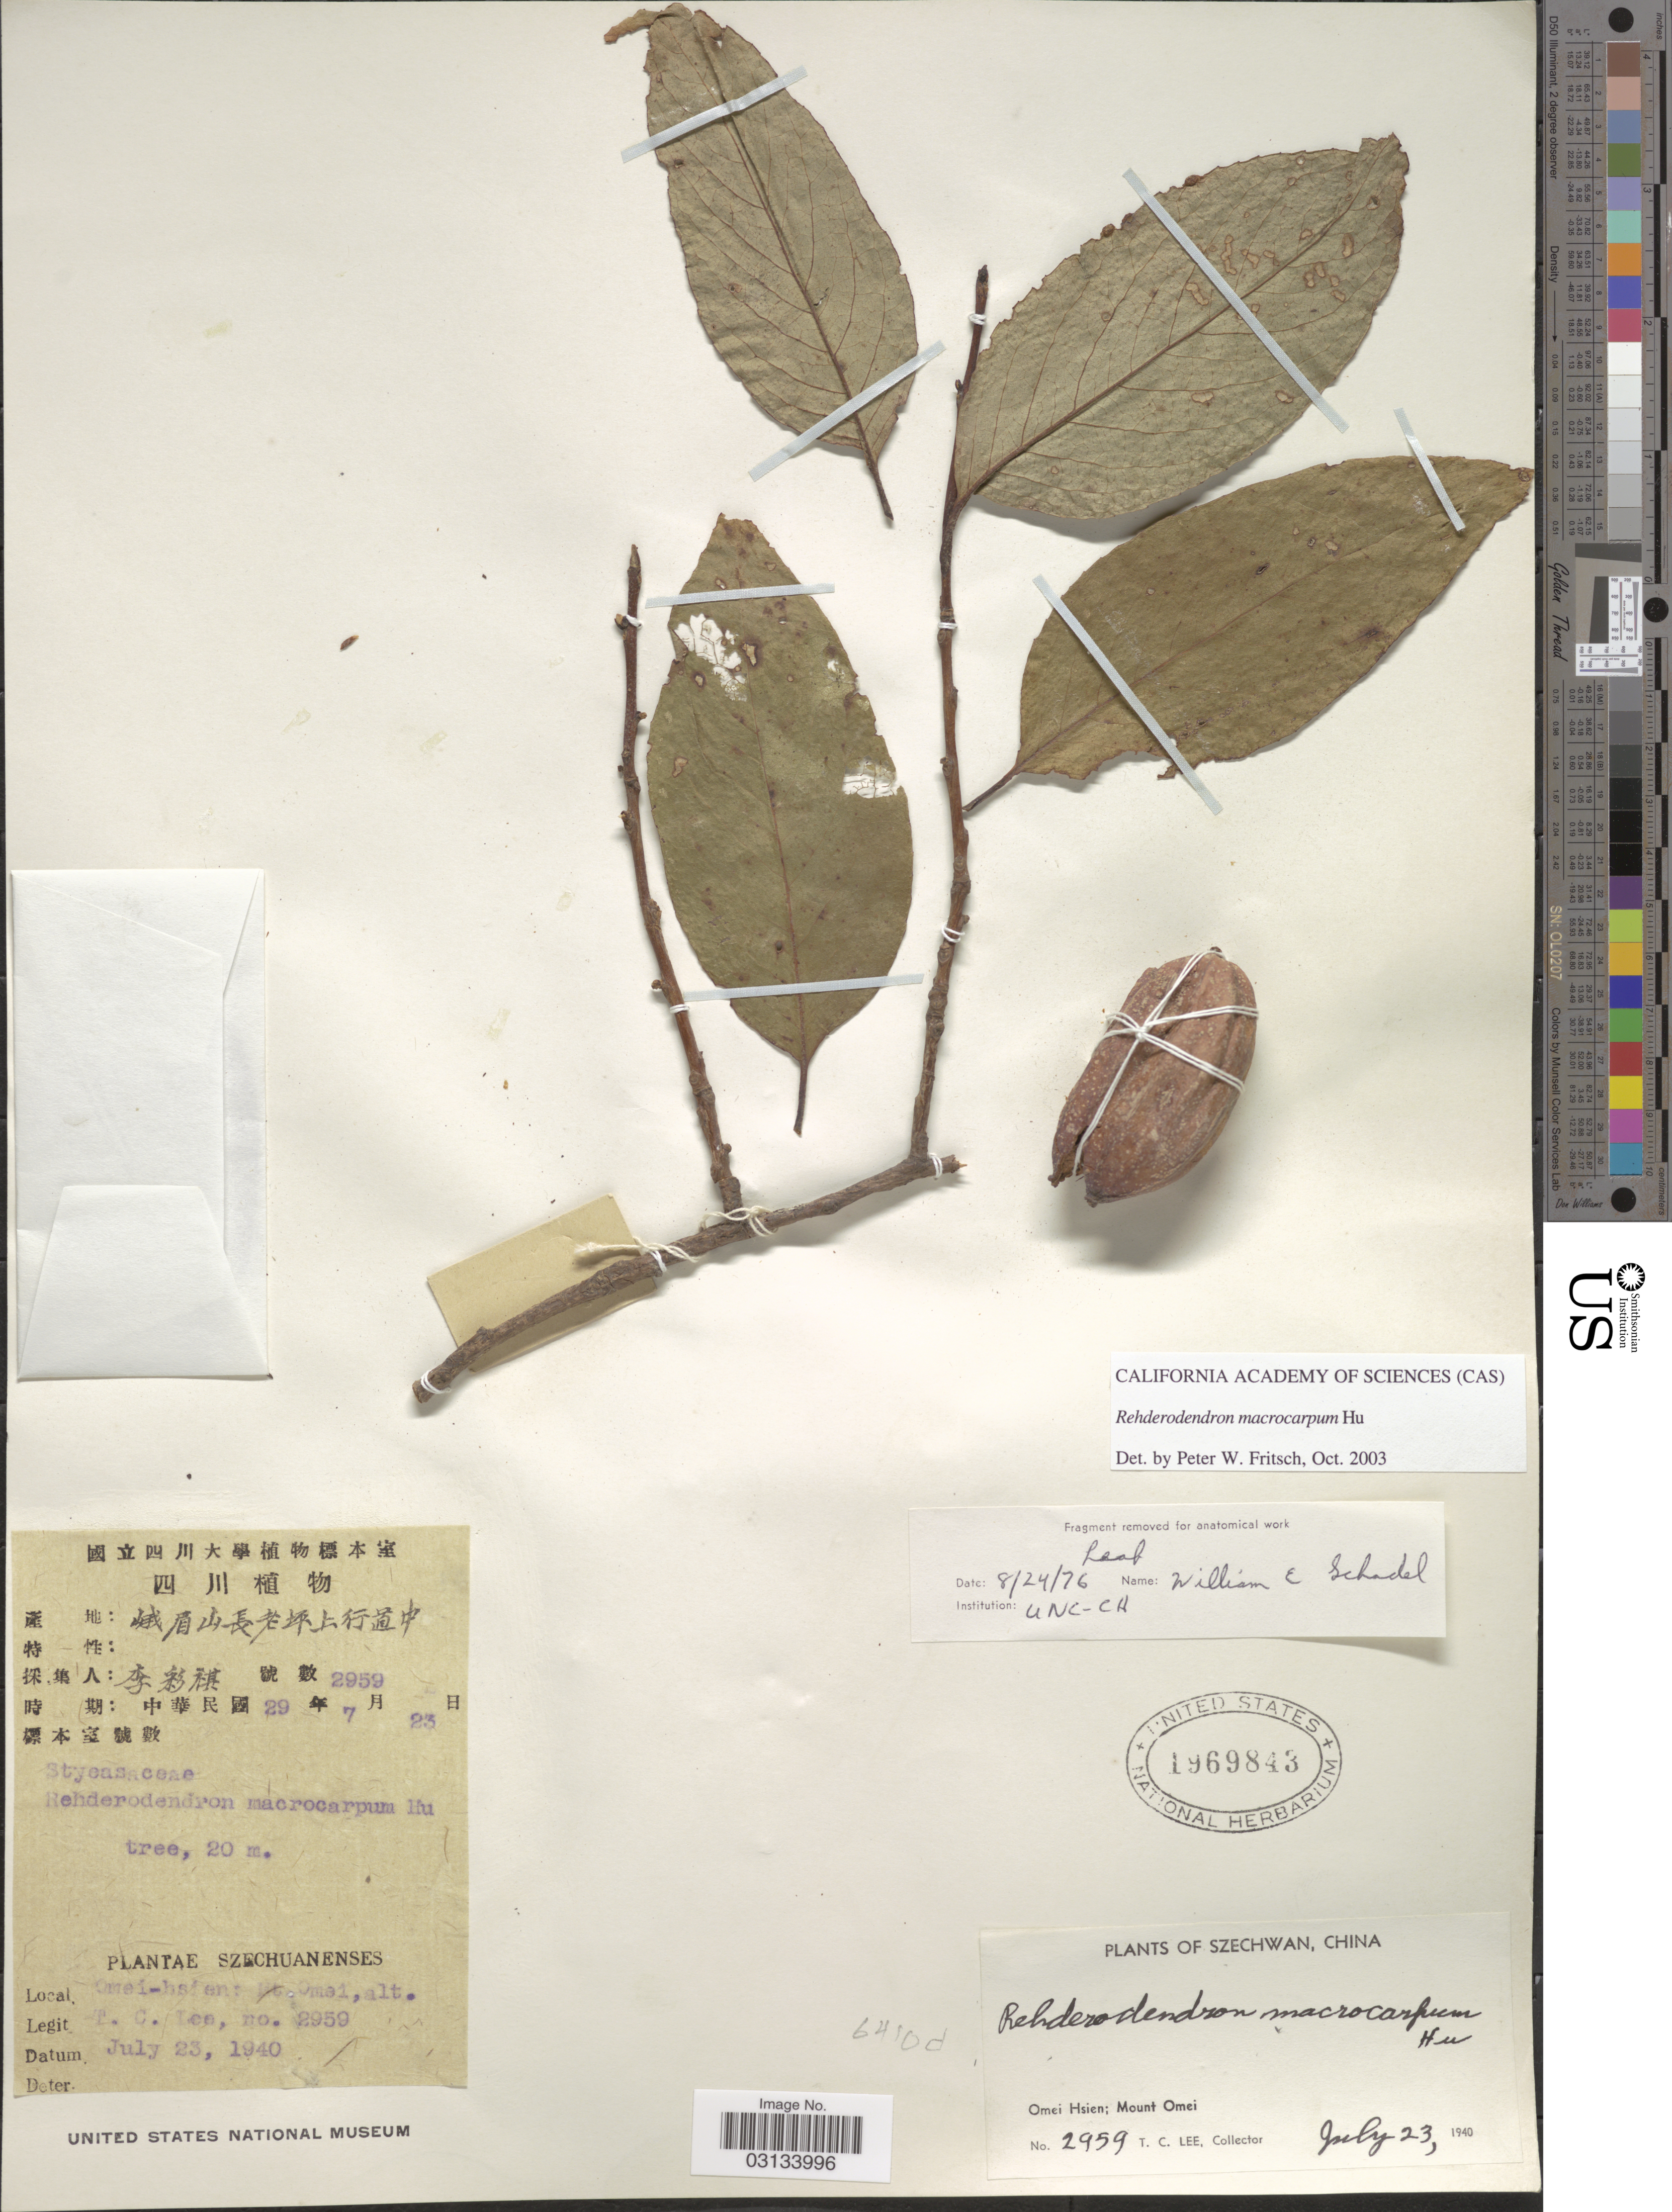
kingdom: Plantae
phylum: Tracheophyta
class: Magnoliopsida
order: Ericales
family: Styracaceae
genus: Rehderodendron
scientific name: Rehderodendron macrocarpum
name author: Hu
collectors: T. Lee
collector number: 2959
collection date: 1940-07-23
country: China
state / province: Sichuan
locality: Szechwan. Omei Hsien; Mount Omei.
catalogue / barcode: US 1969843